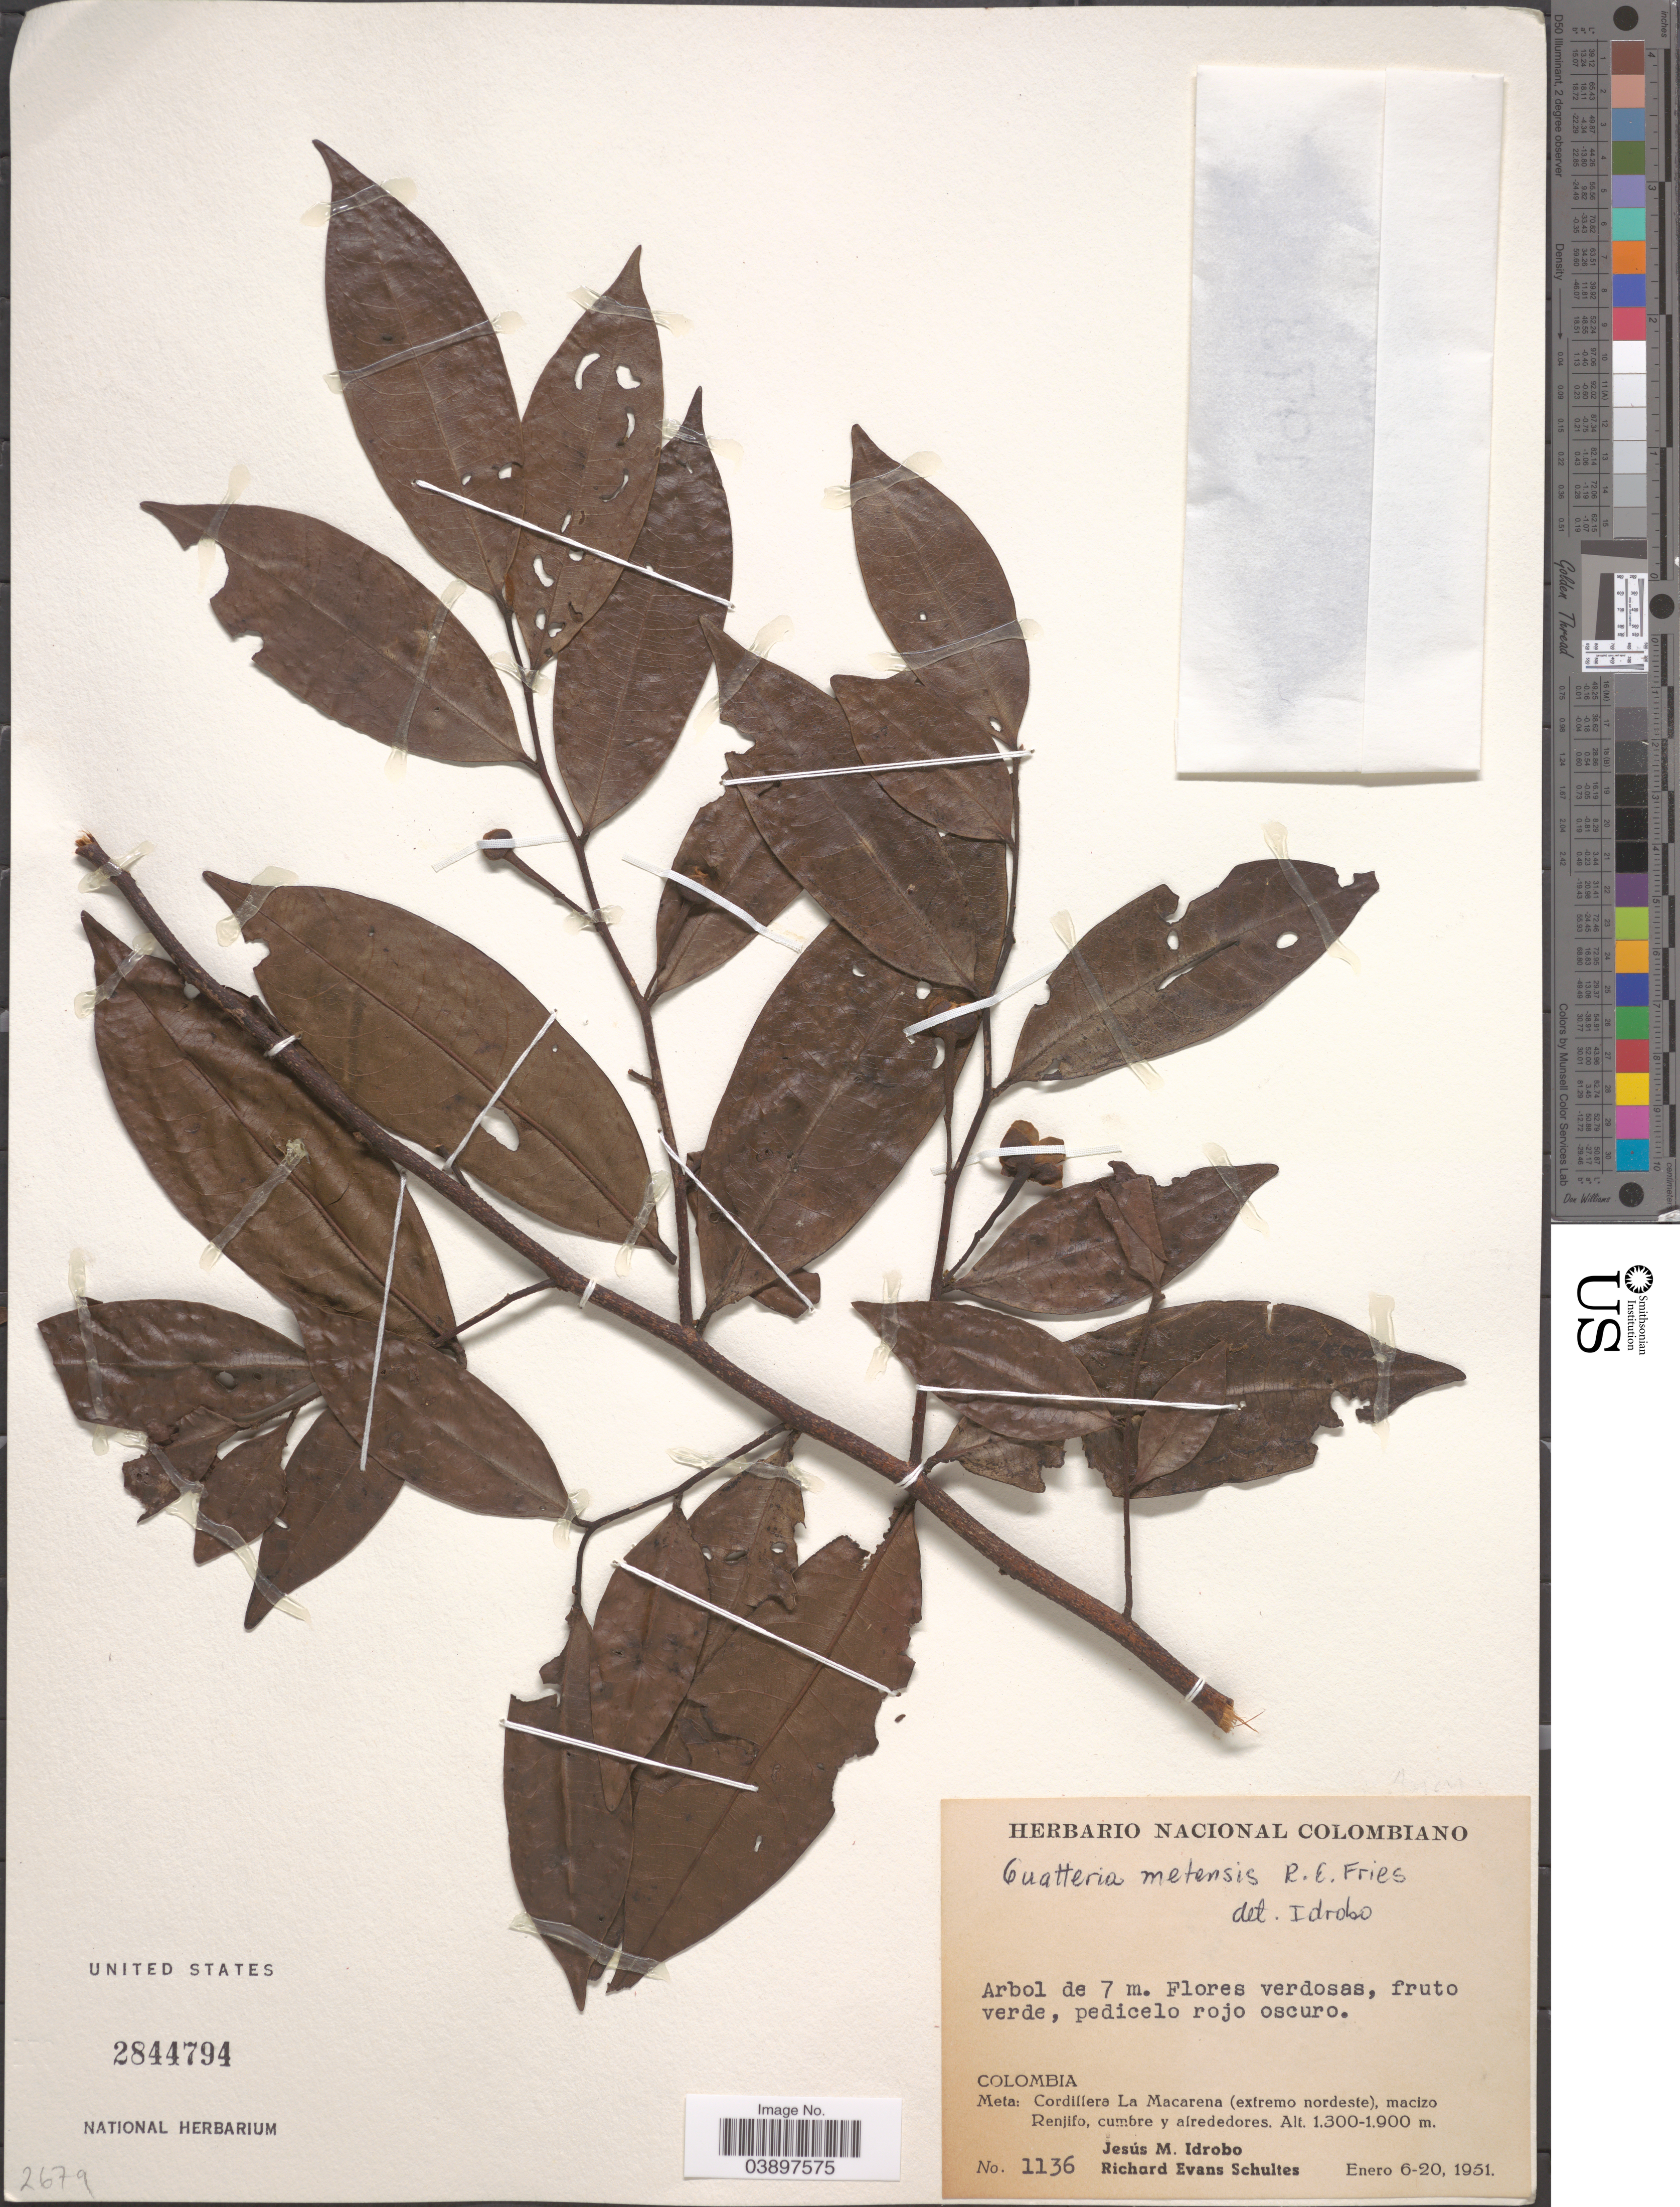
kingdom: Plantae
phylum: Tracheophyta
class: Magnoliopsida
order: Magnoliales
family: Annonaceae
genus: Guatteria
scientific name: Guatteria metensis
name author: R.E. Fr.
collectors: J. M. Idrobo & R. E. Schultes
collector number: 1136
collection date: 1951-01-06/1951-01-20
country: Colombia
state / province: Meta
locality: Cordillera La Macarena (extremo nordeste), macizo Renjifo.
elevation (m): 1300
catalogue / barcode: US 2844794